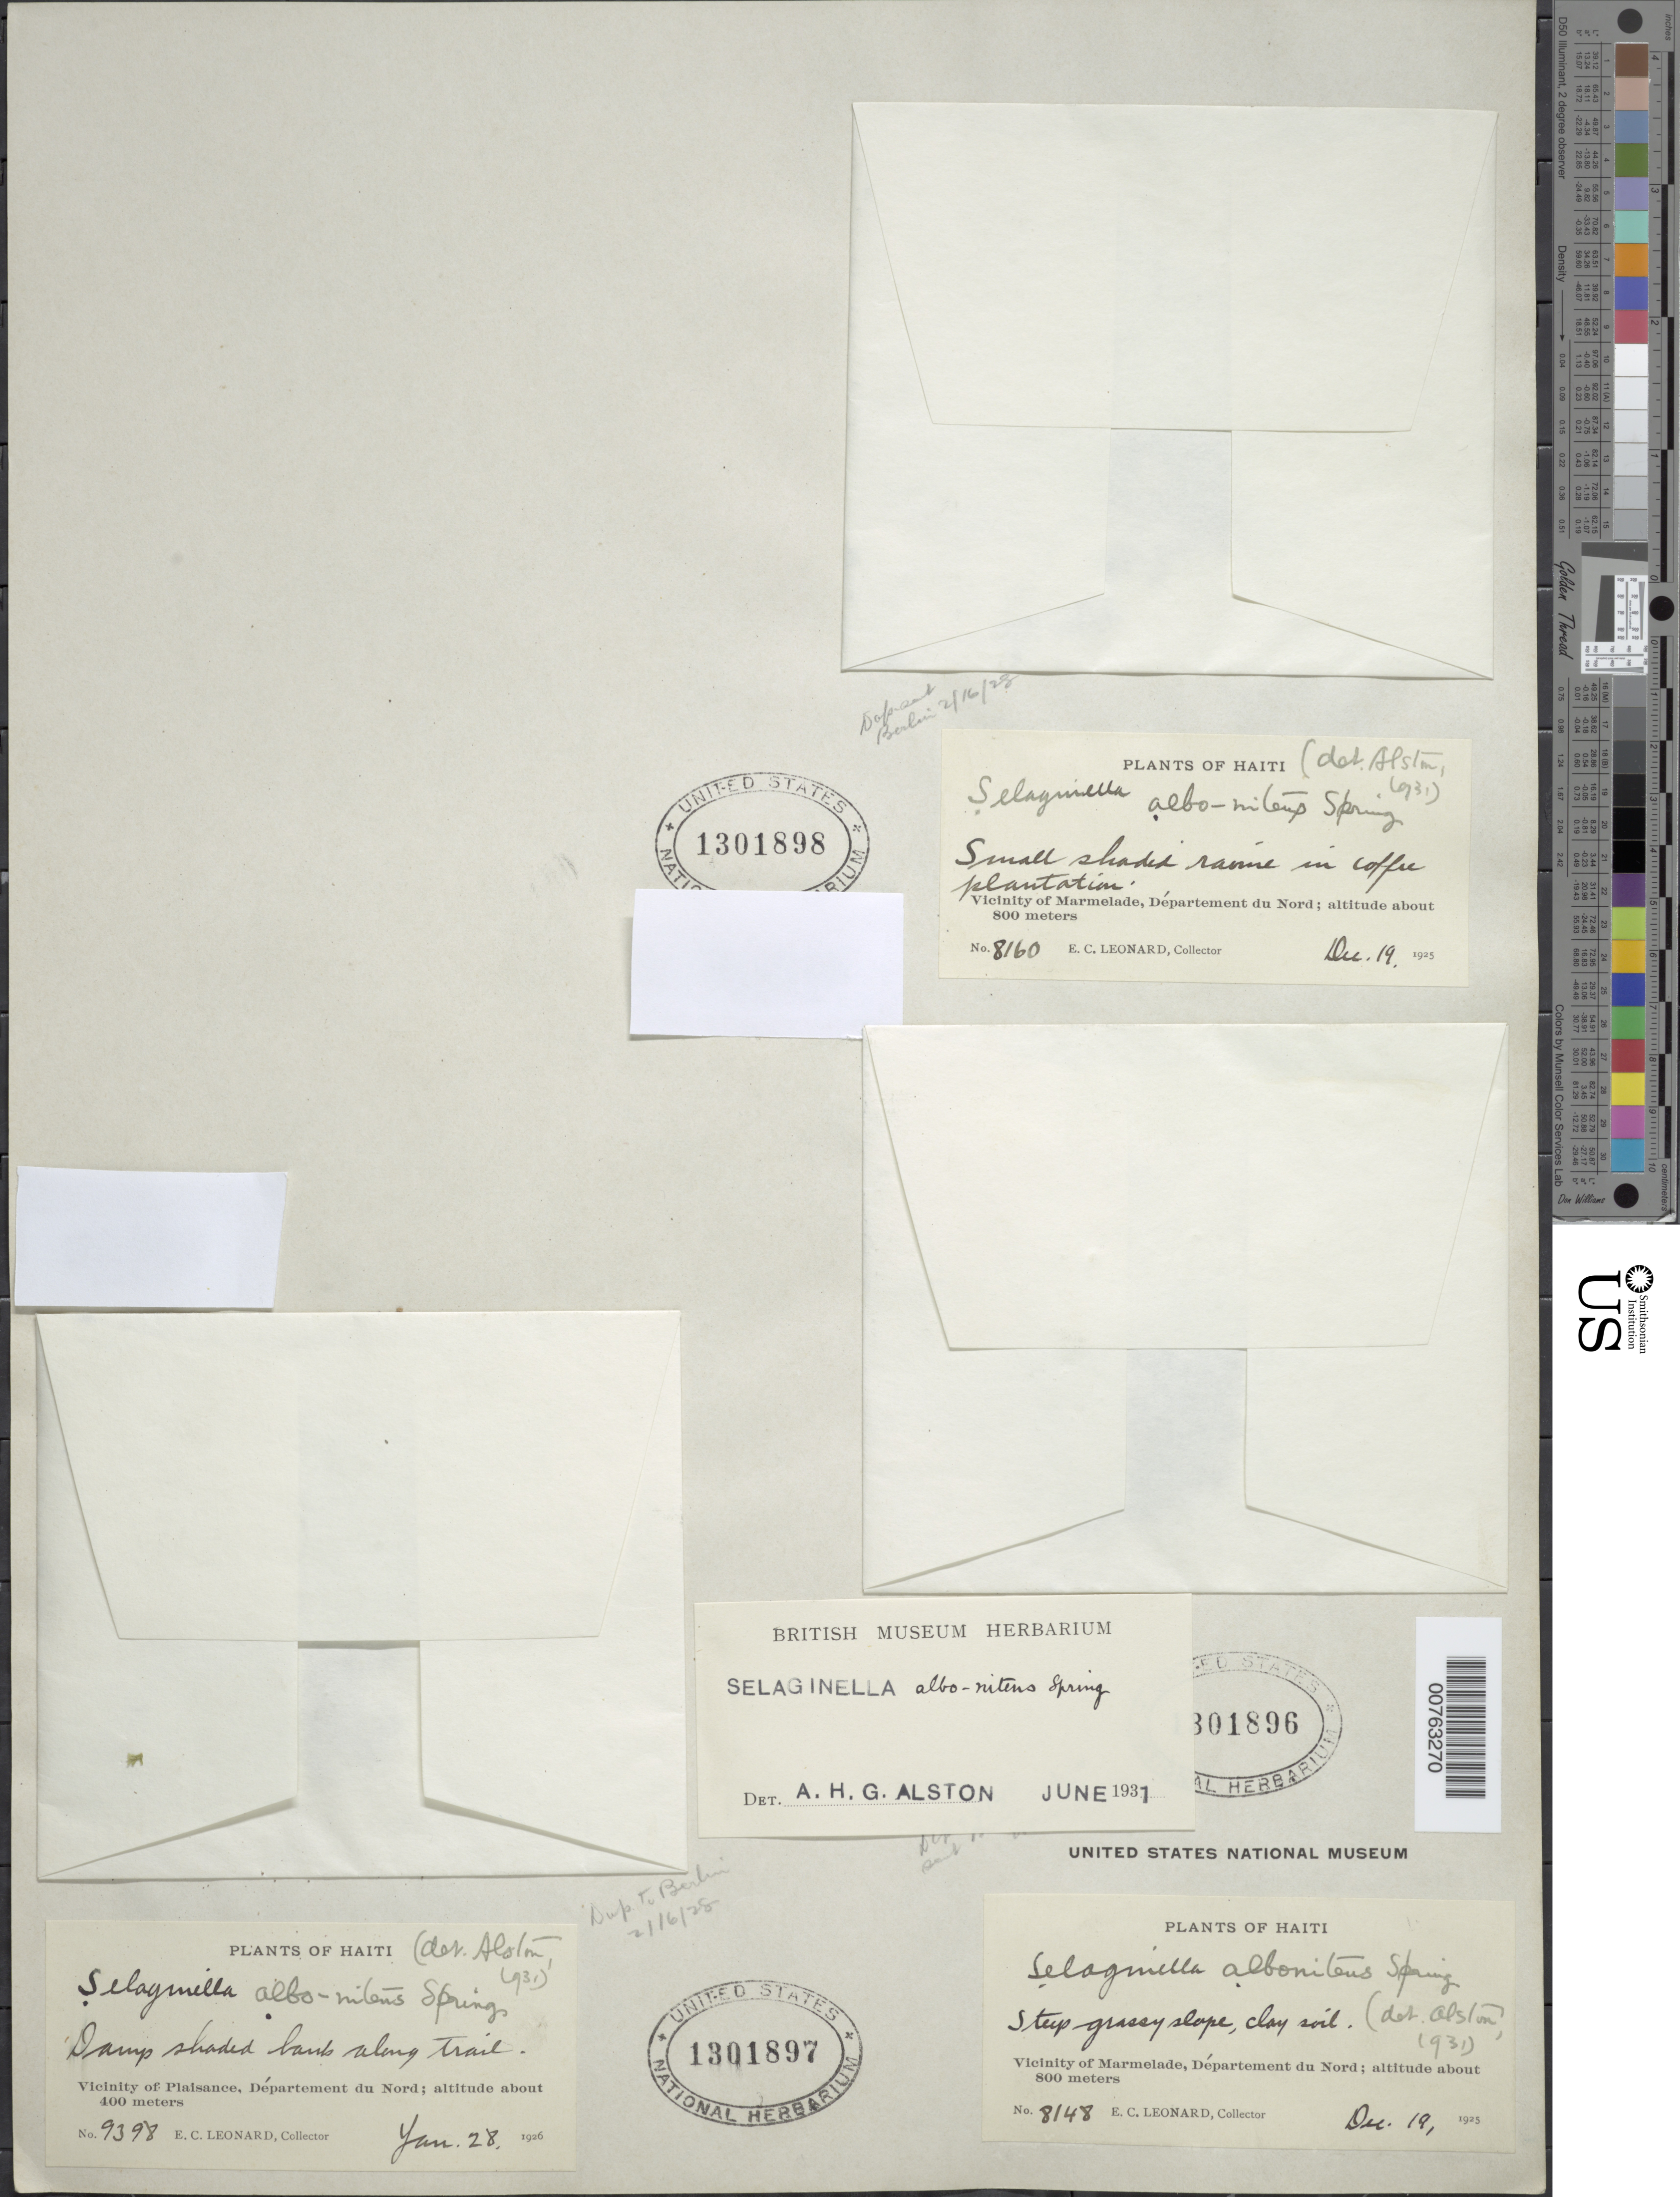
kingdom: Plantae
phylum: Tracheophyta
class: Lycopodiopsida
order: Selaginellales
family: Selaginellaceae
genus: Selaginella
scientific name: Selaginella tenella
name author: (P. Beauv.) Spring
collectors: E. C. Leonard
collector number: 8148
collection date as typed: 19 Dec 1925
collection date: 1925-12-19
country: Haiti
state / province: Nord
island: Hispaniola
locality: Vicinity of Marmelade, Departement du Nord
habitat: Steep grassy slope, clay soil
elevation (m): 800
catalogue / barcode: US 1301896